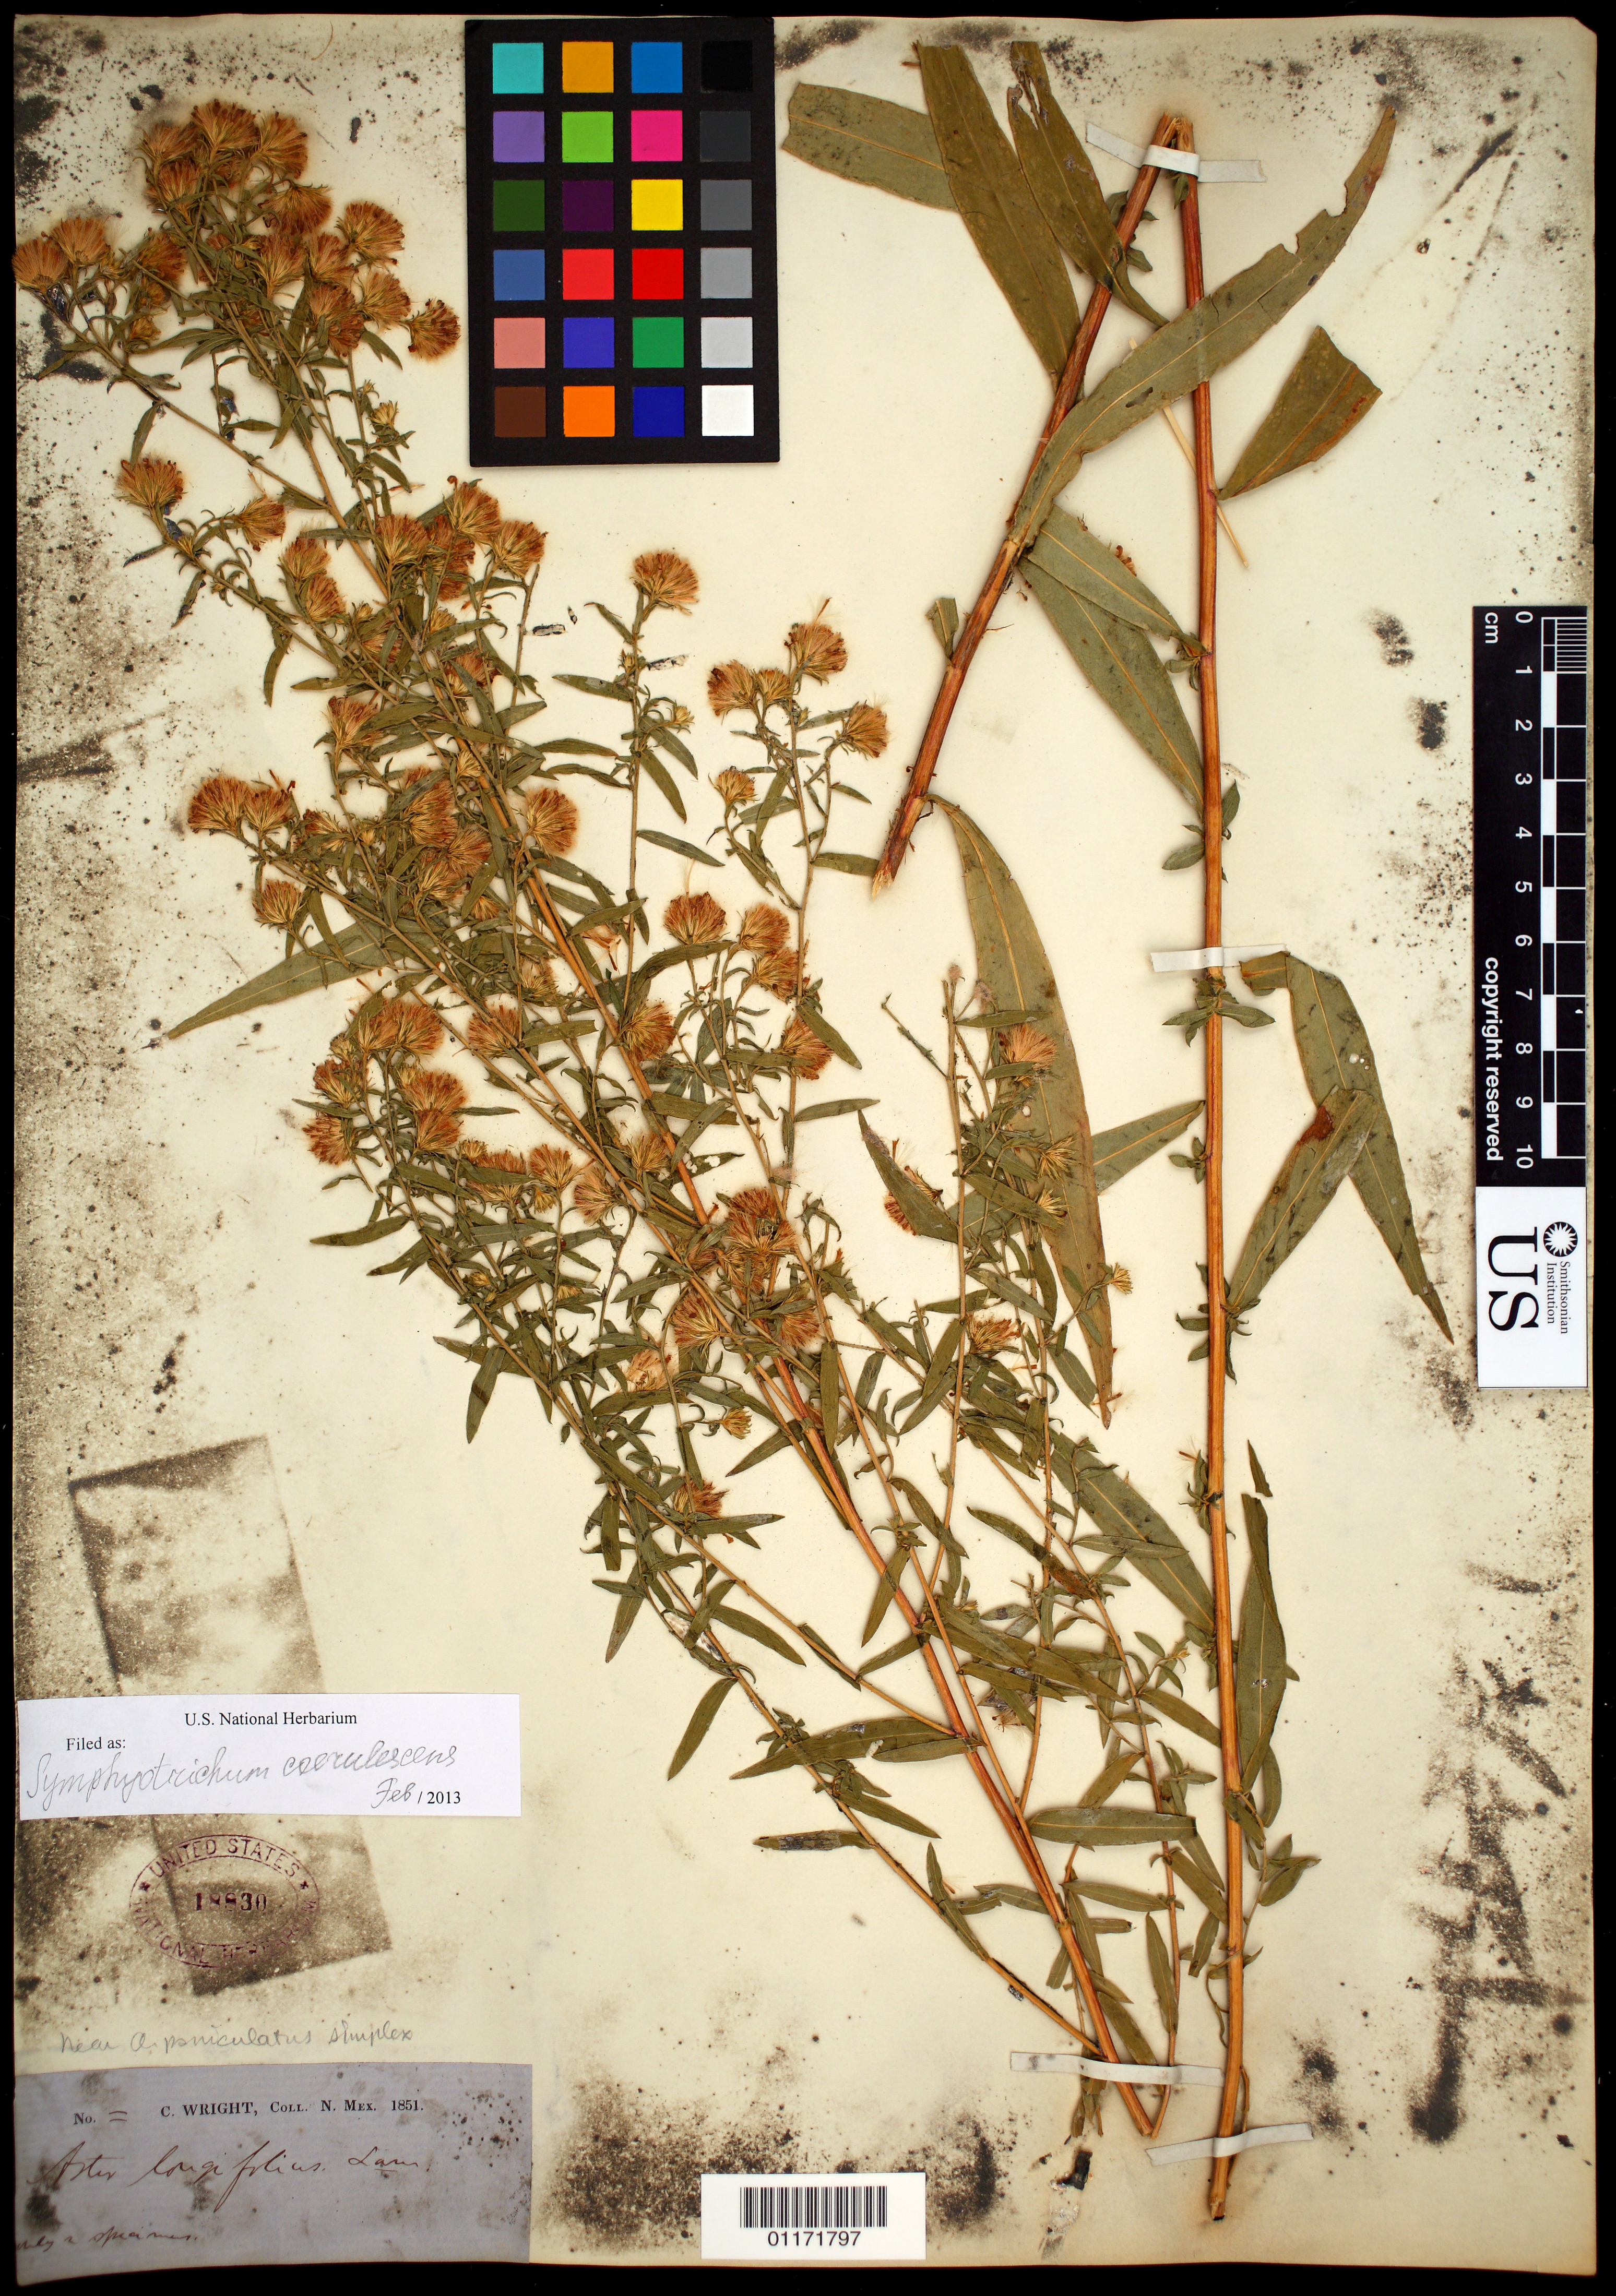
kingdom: Plantae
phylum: Tracheophyta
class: Magnoliopsida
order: Asterales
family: Asteraceae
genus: Symphyotrichum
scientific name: Symphyotrichum sp.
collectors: C. Wright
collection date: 1851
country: United States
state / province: New Mexico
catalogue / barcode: US 18830